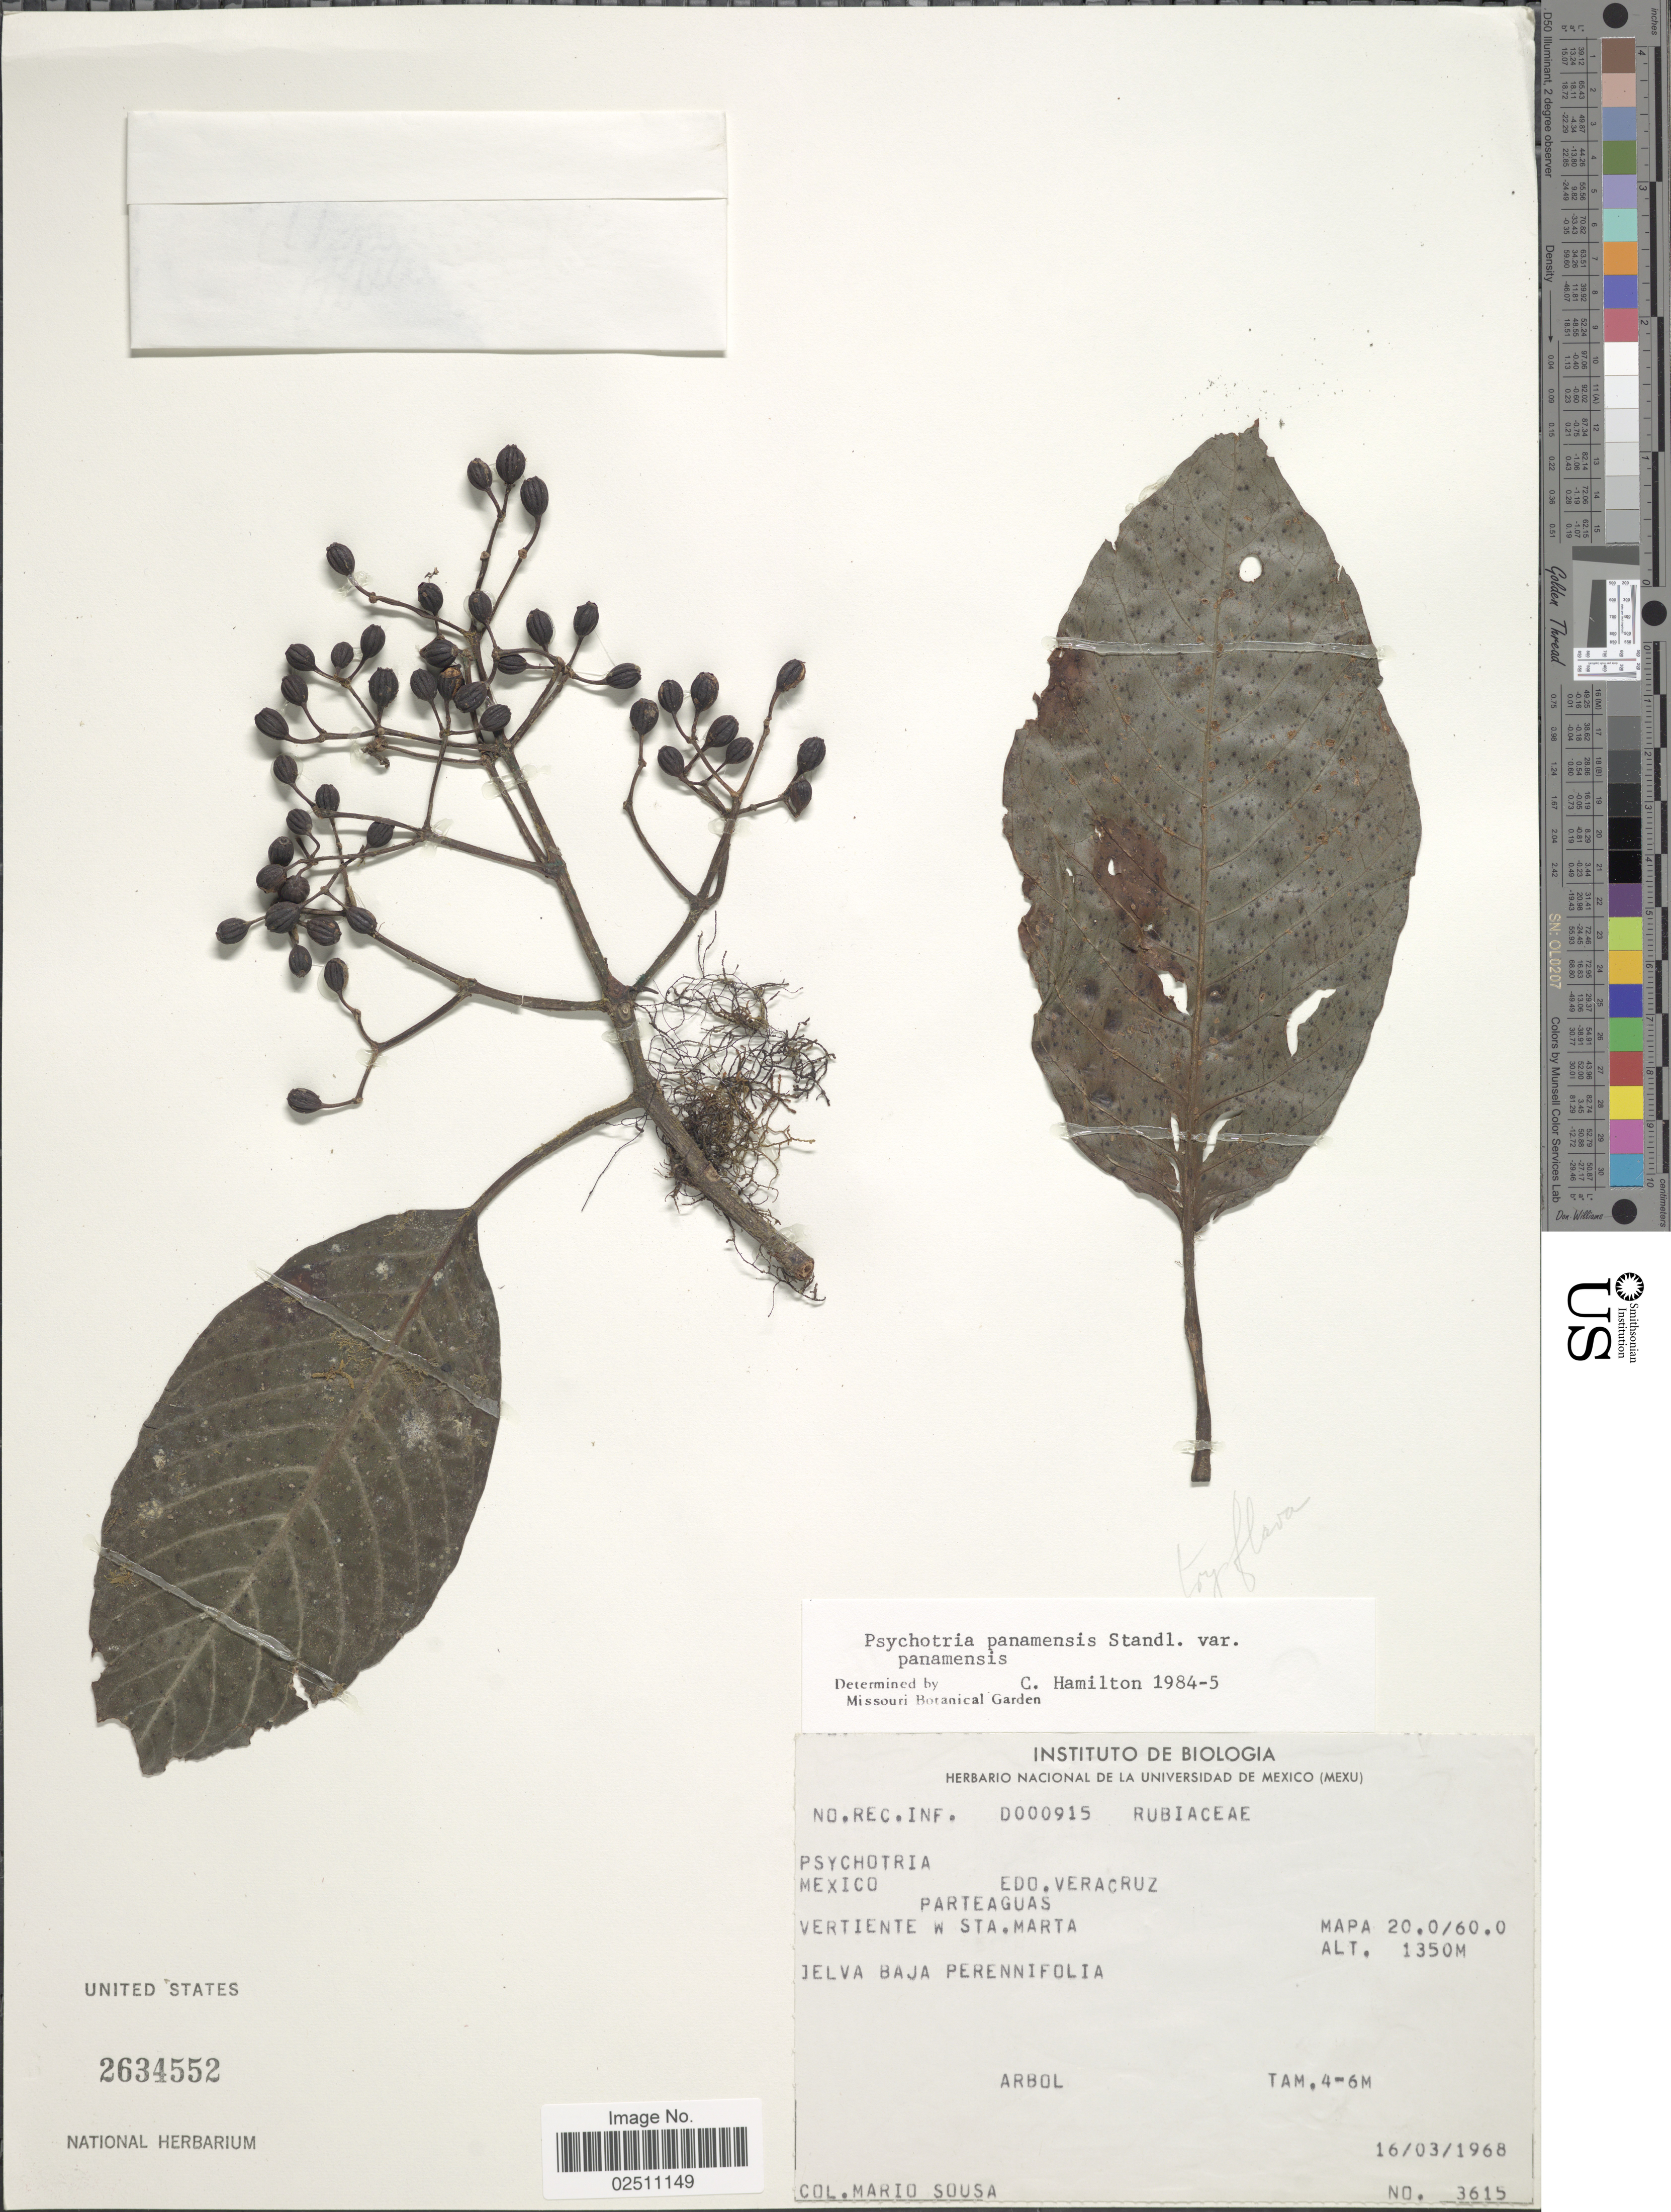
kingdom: Plantae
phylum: Tracheophyta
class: Magnoliopsida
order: Gentianales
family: Rubiaceae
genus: Psychotria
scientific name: Psychotria panamensis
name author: Standl.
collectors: M. Sousa S.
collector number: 3615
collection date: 1968-03-16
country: Mexico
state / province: Veracruz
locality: Edo. Veracruz, Parteaguas, Vertiente W. Sta. Marta.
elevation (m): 1350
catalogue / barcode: US 2634552